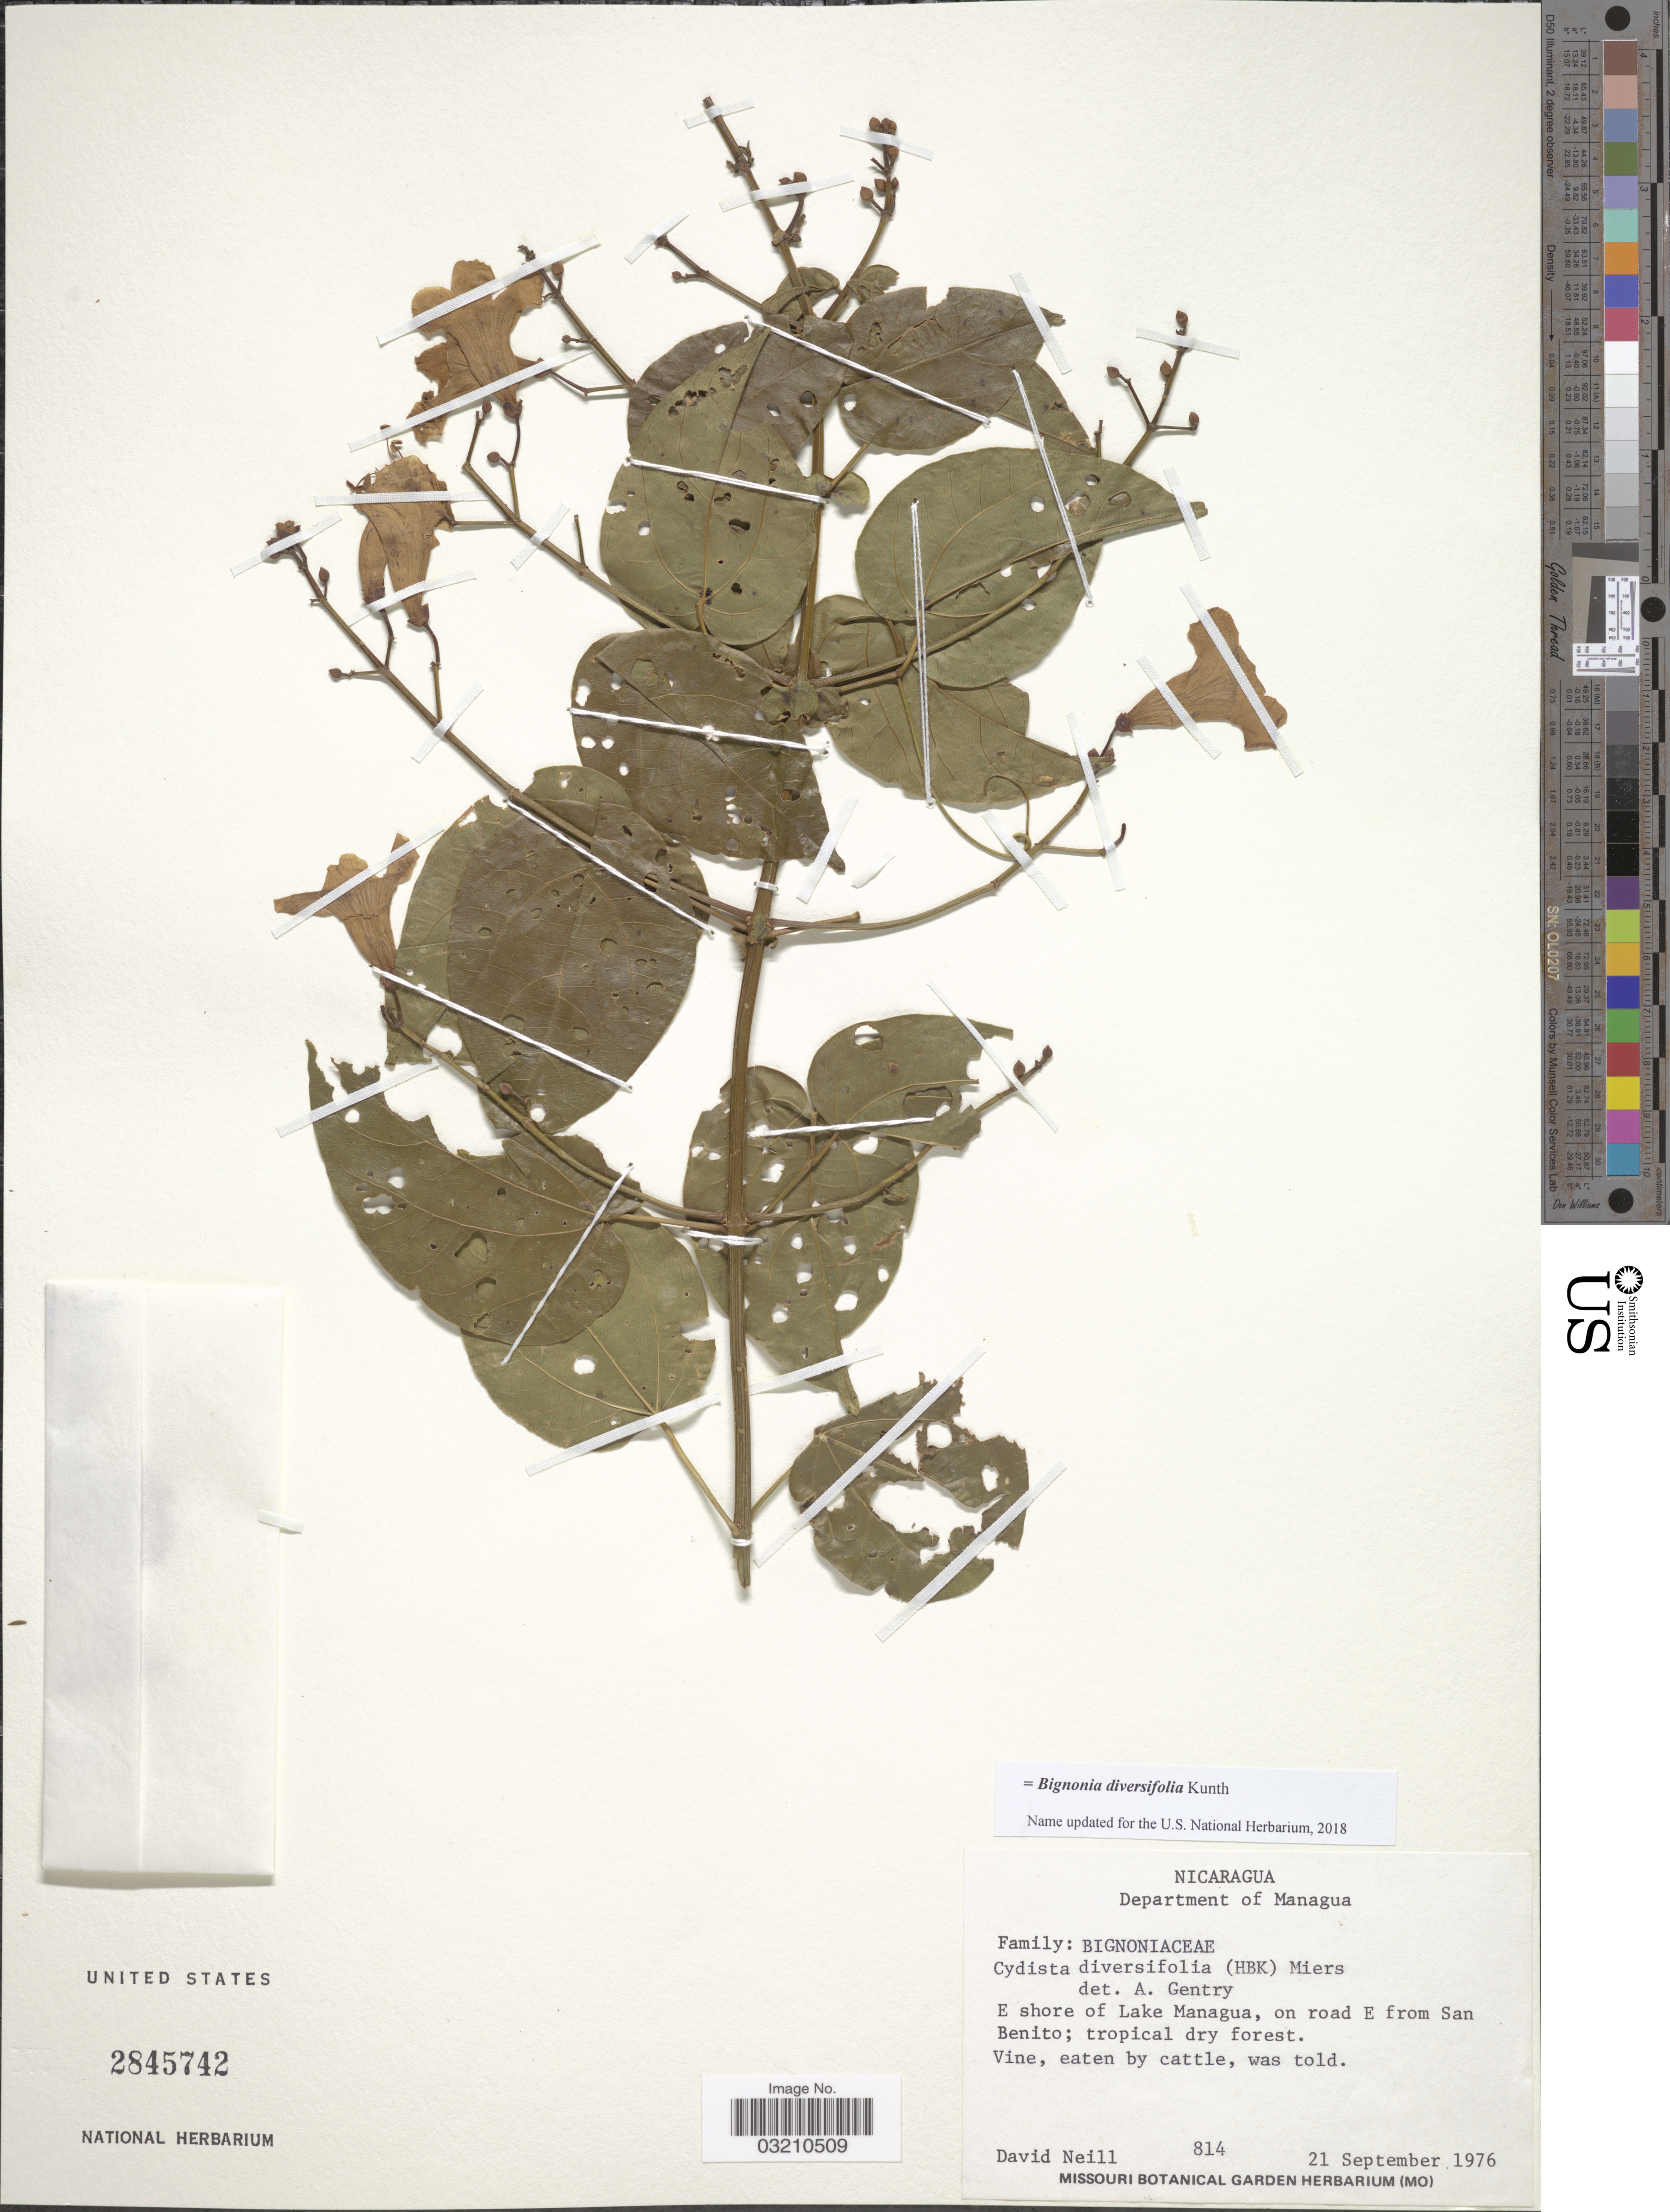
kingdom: Plantae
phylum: Tracheophyta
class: Magnoliopsida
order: Lamiales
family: Bignoniaceae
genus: Bignonia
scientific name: Bignonia diversifolia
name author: Kunth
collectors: D. A. Neill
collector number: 814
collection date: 1976-09-21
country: Nicaragua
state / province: Managua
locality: Department of Managua. E shore of Lake Managua, on road E from San Benito.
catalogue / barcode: US 2845742